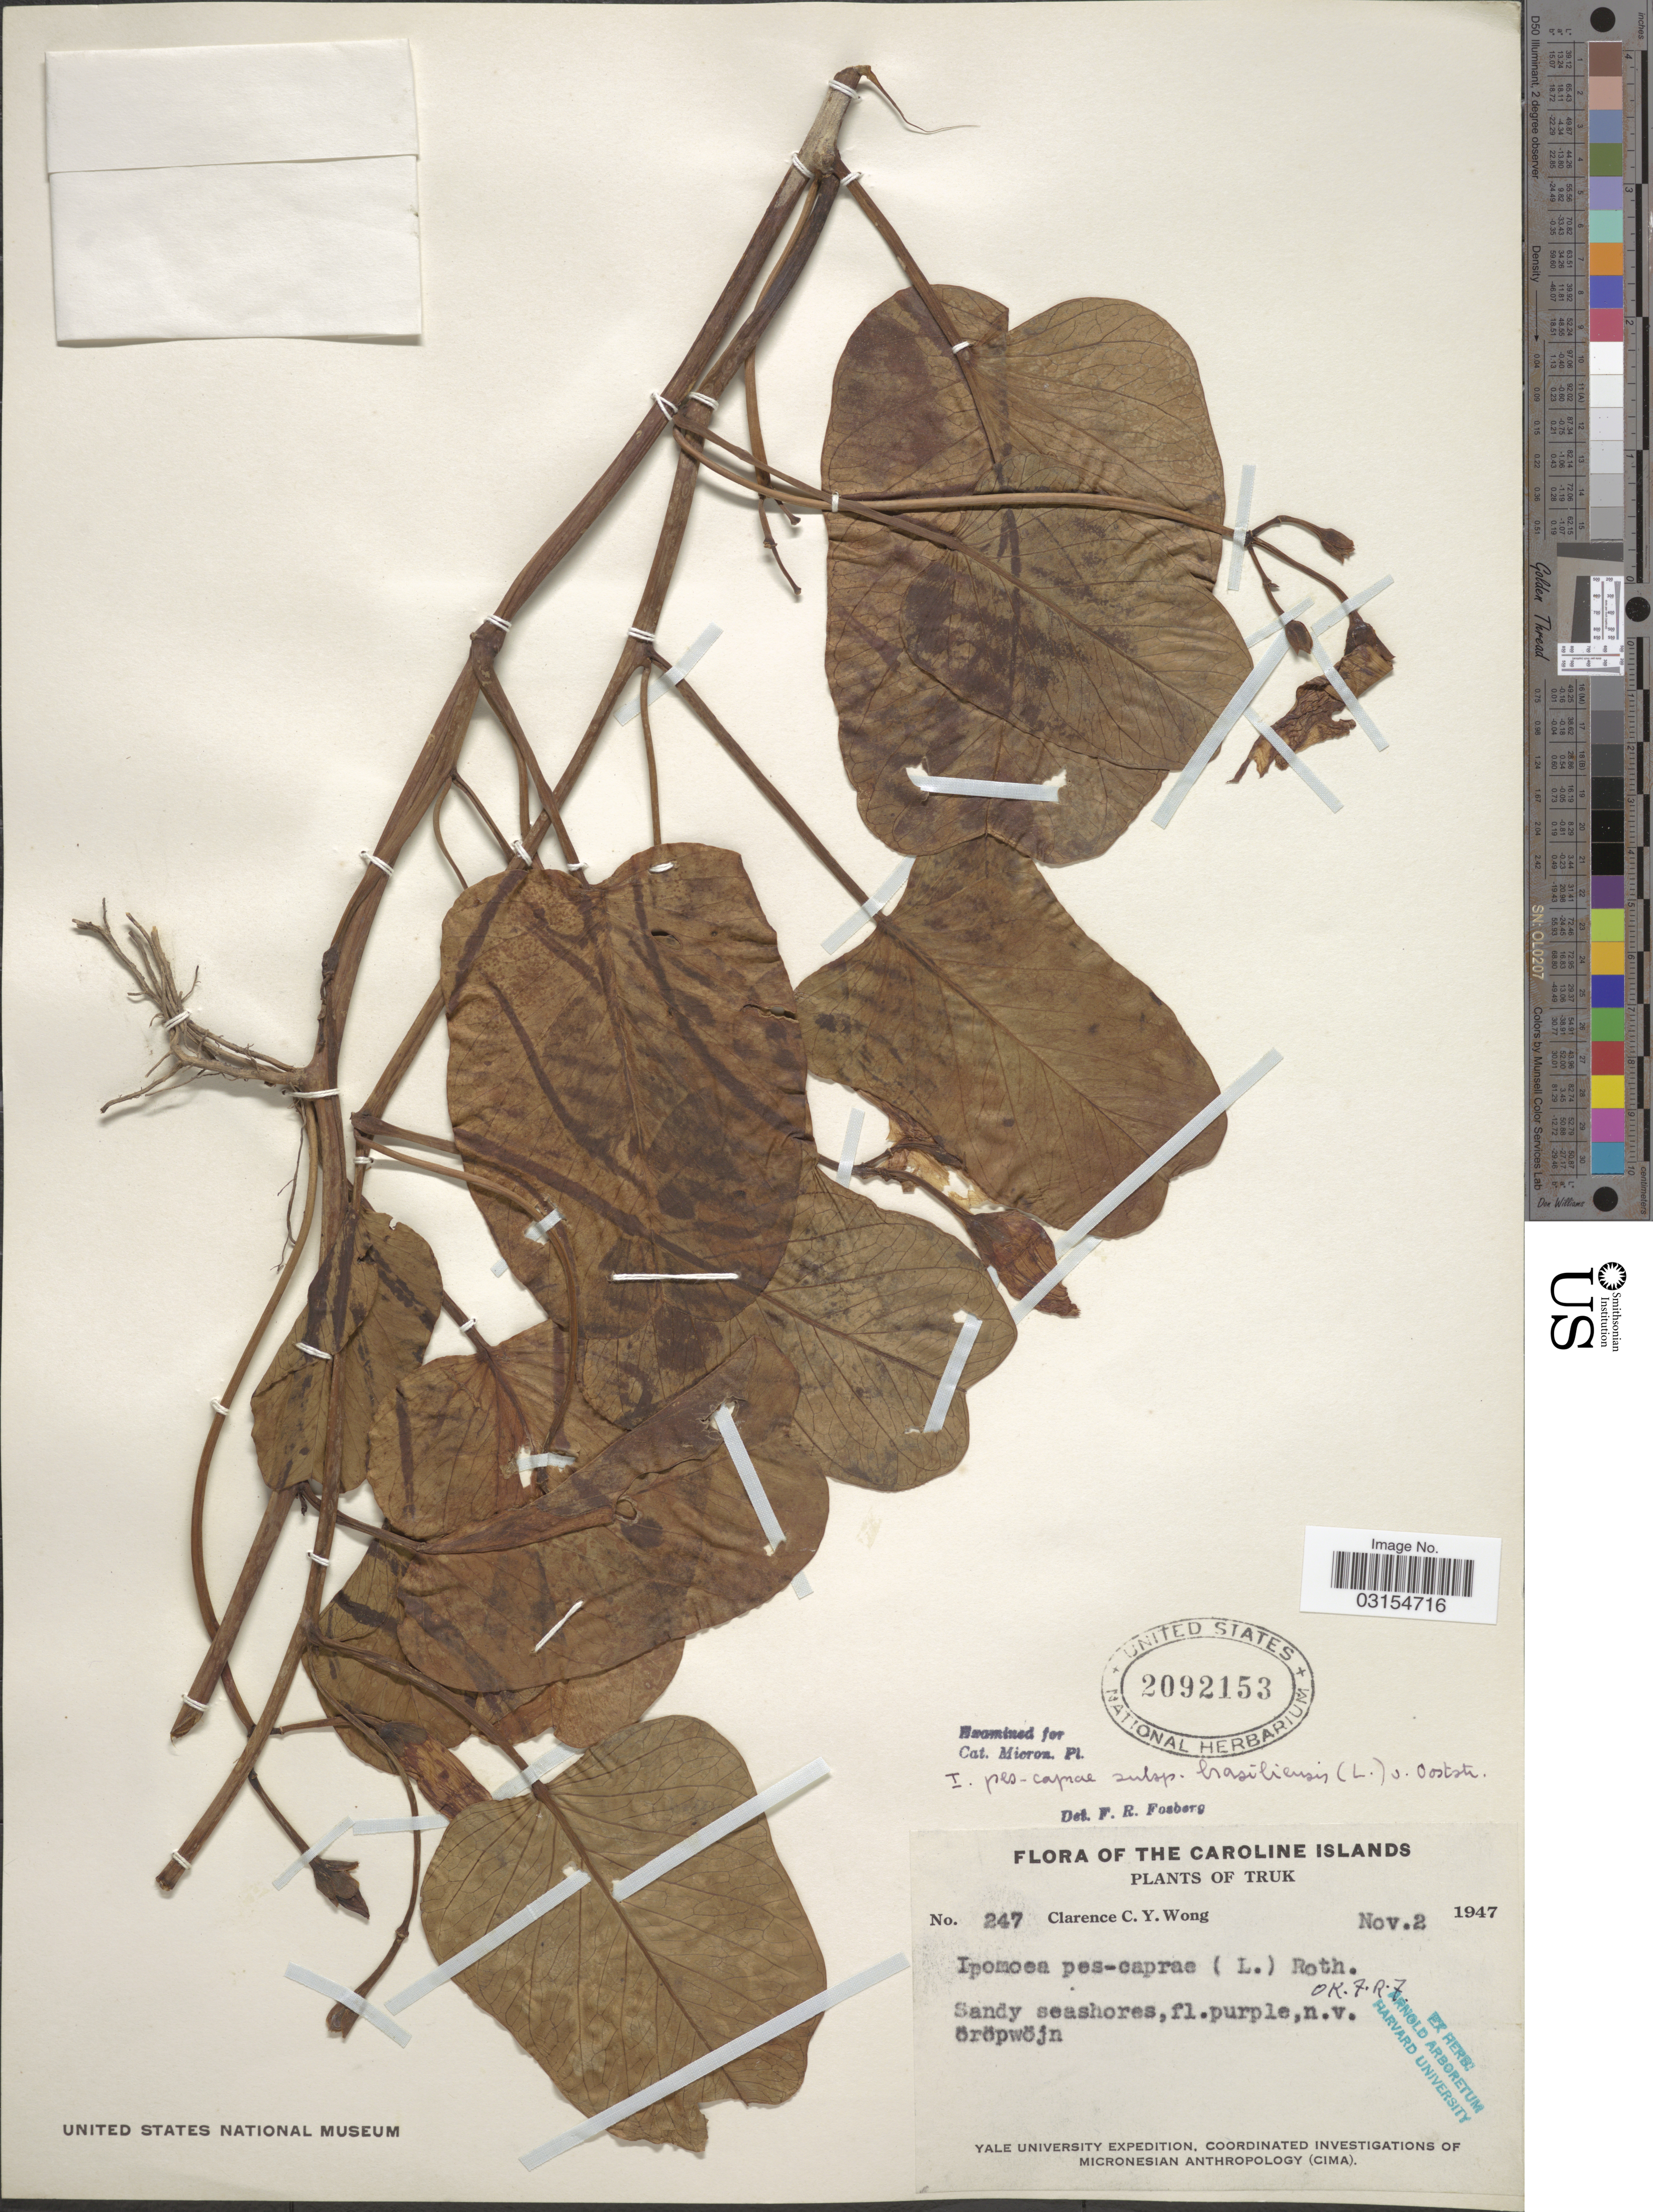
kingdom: Plantae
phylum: Tracheophyta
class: Magnoliopsida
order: Solanales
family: Convolvulaceae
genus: Ipomoea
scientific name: Ipomoea pes-caprae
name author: (L.) R. Br.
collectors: C. Wong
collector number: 247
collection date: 1947-11-02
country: Micronesia, Federated States of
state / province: Truk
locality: The Caroline Islands, Sandy seashores.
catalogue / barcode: US 2092153